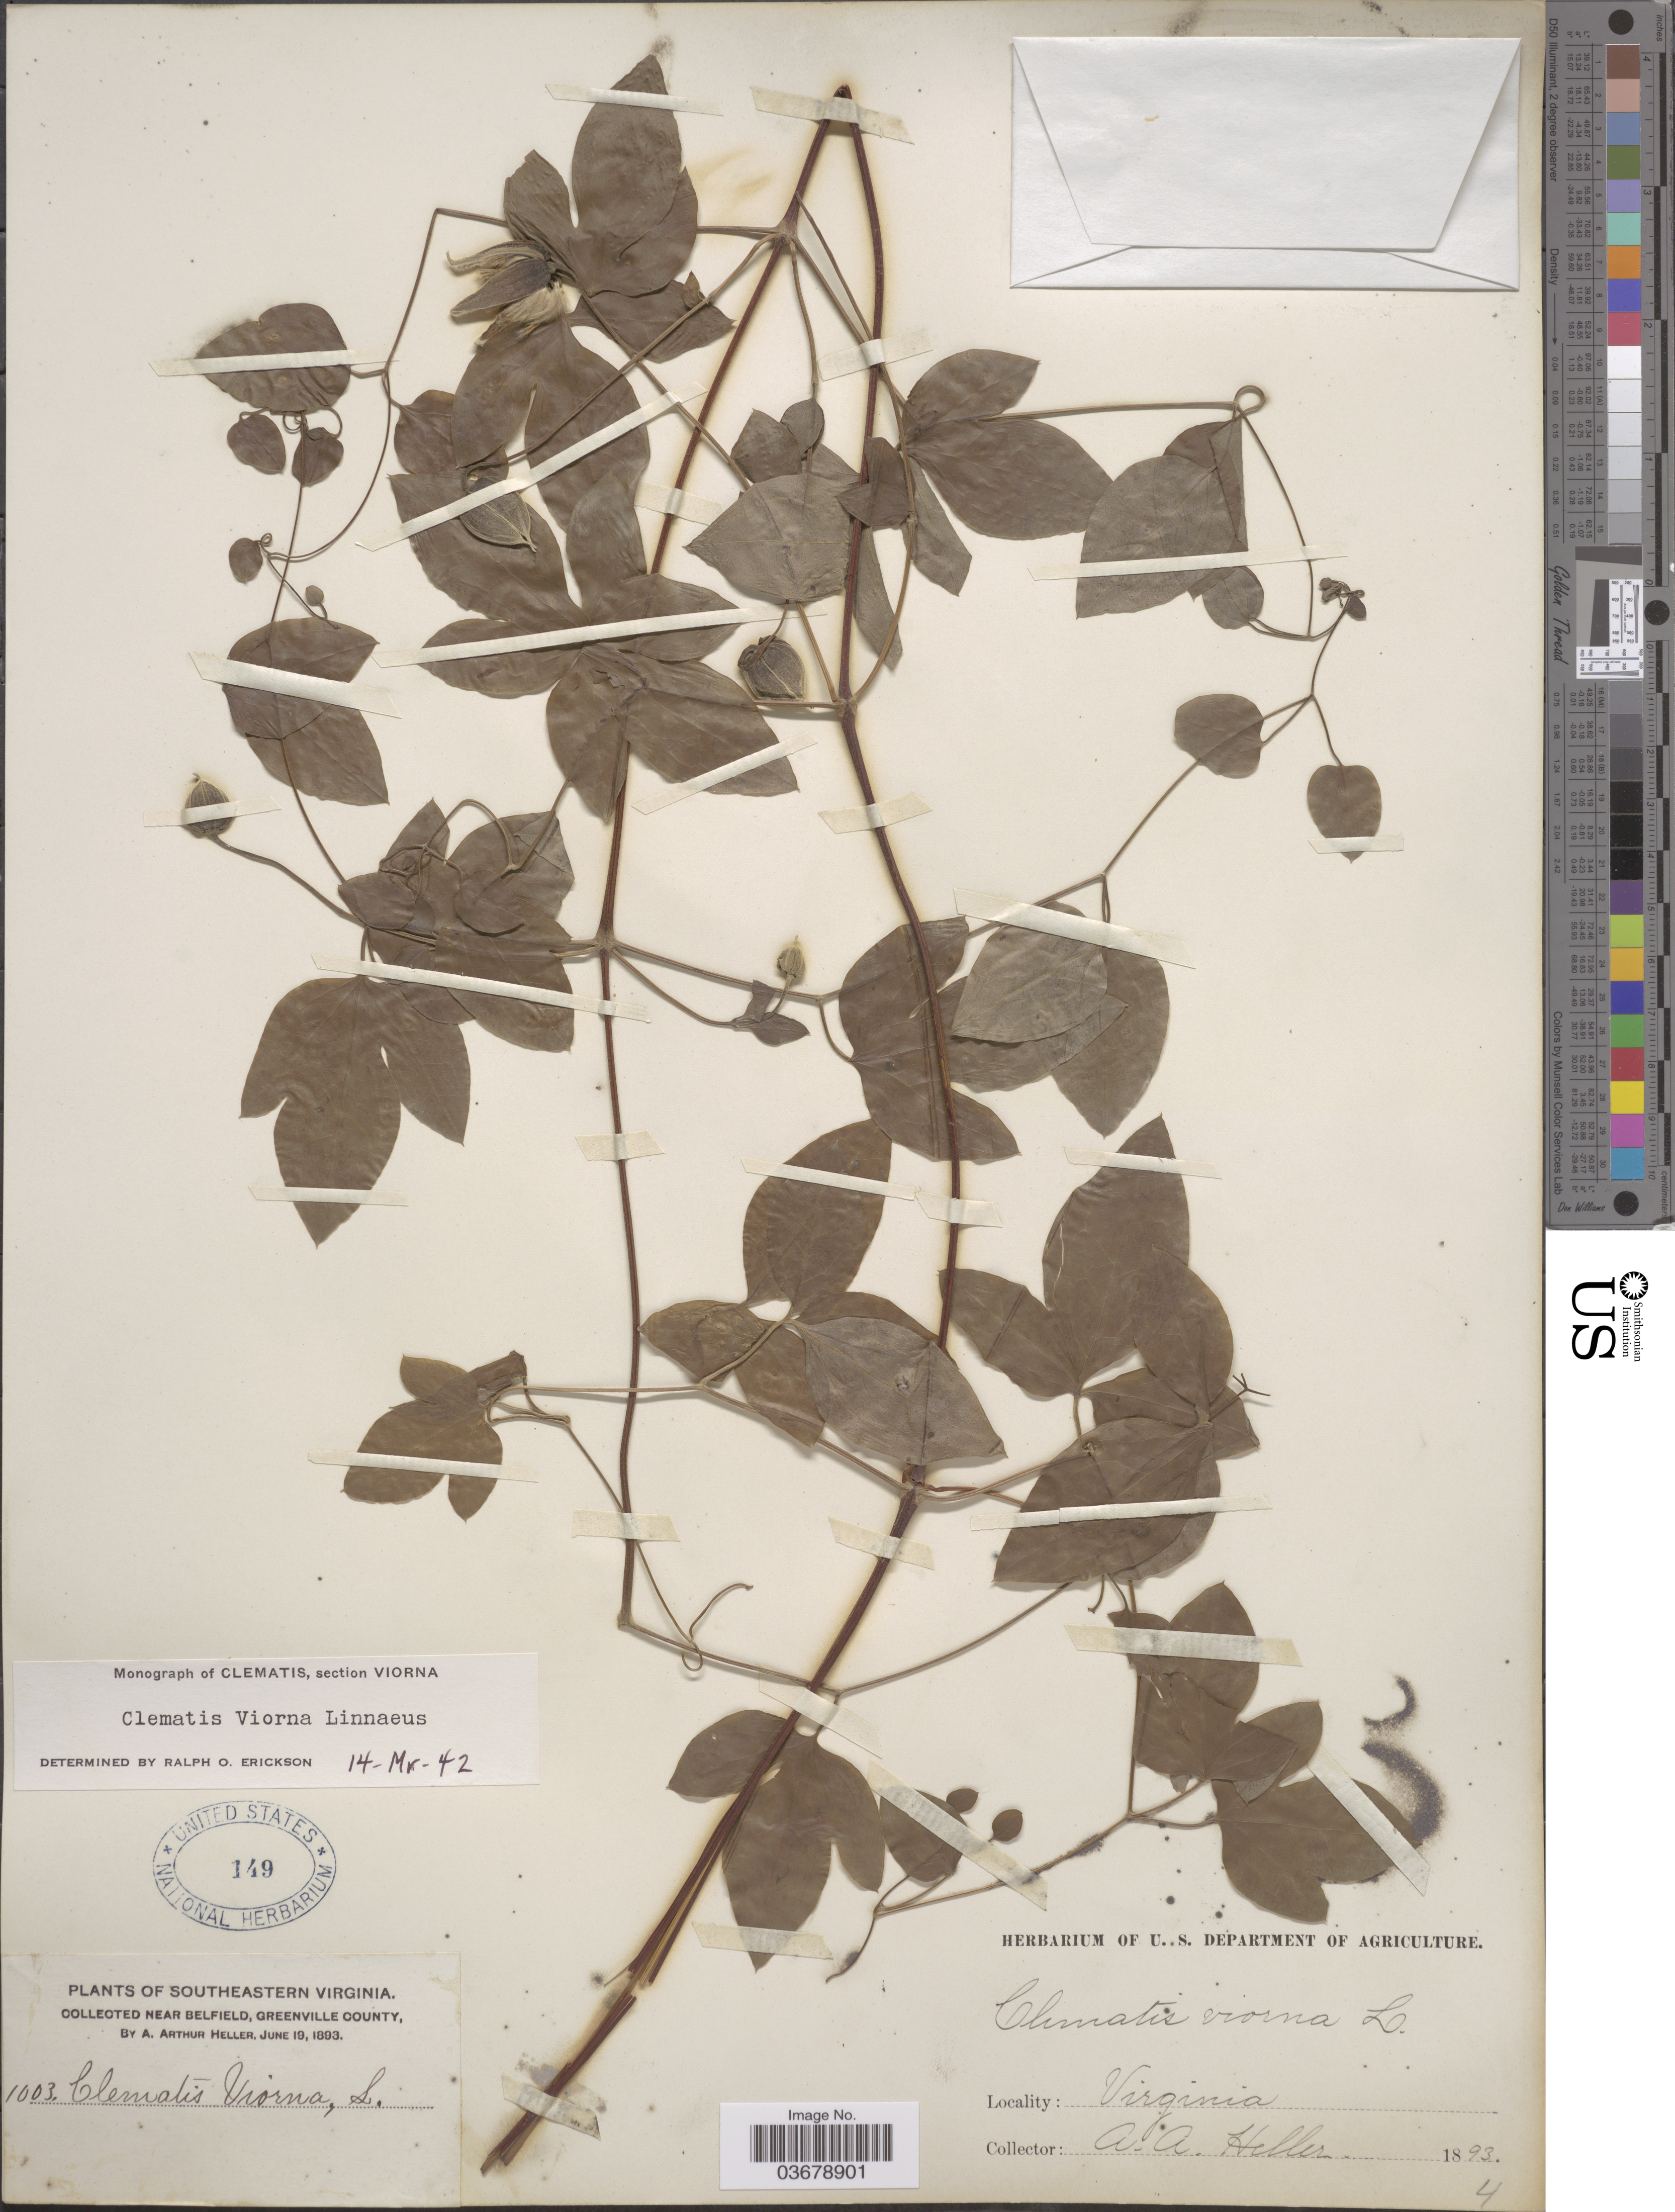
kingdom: Plantae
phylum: Tracheophyta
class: Magnoliopsida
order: Ranunculales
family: Ranunculaceae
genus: Clematis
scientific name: Clematis viorna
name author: L.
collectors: A. A. Heller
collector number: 1003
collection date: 1893-06-19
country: United States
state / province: Virginia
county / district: Greensville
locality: Southeastern Virginia. Near Belfield, Greenville County.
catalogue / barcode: US 149